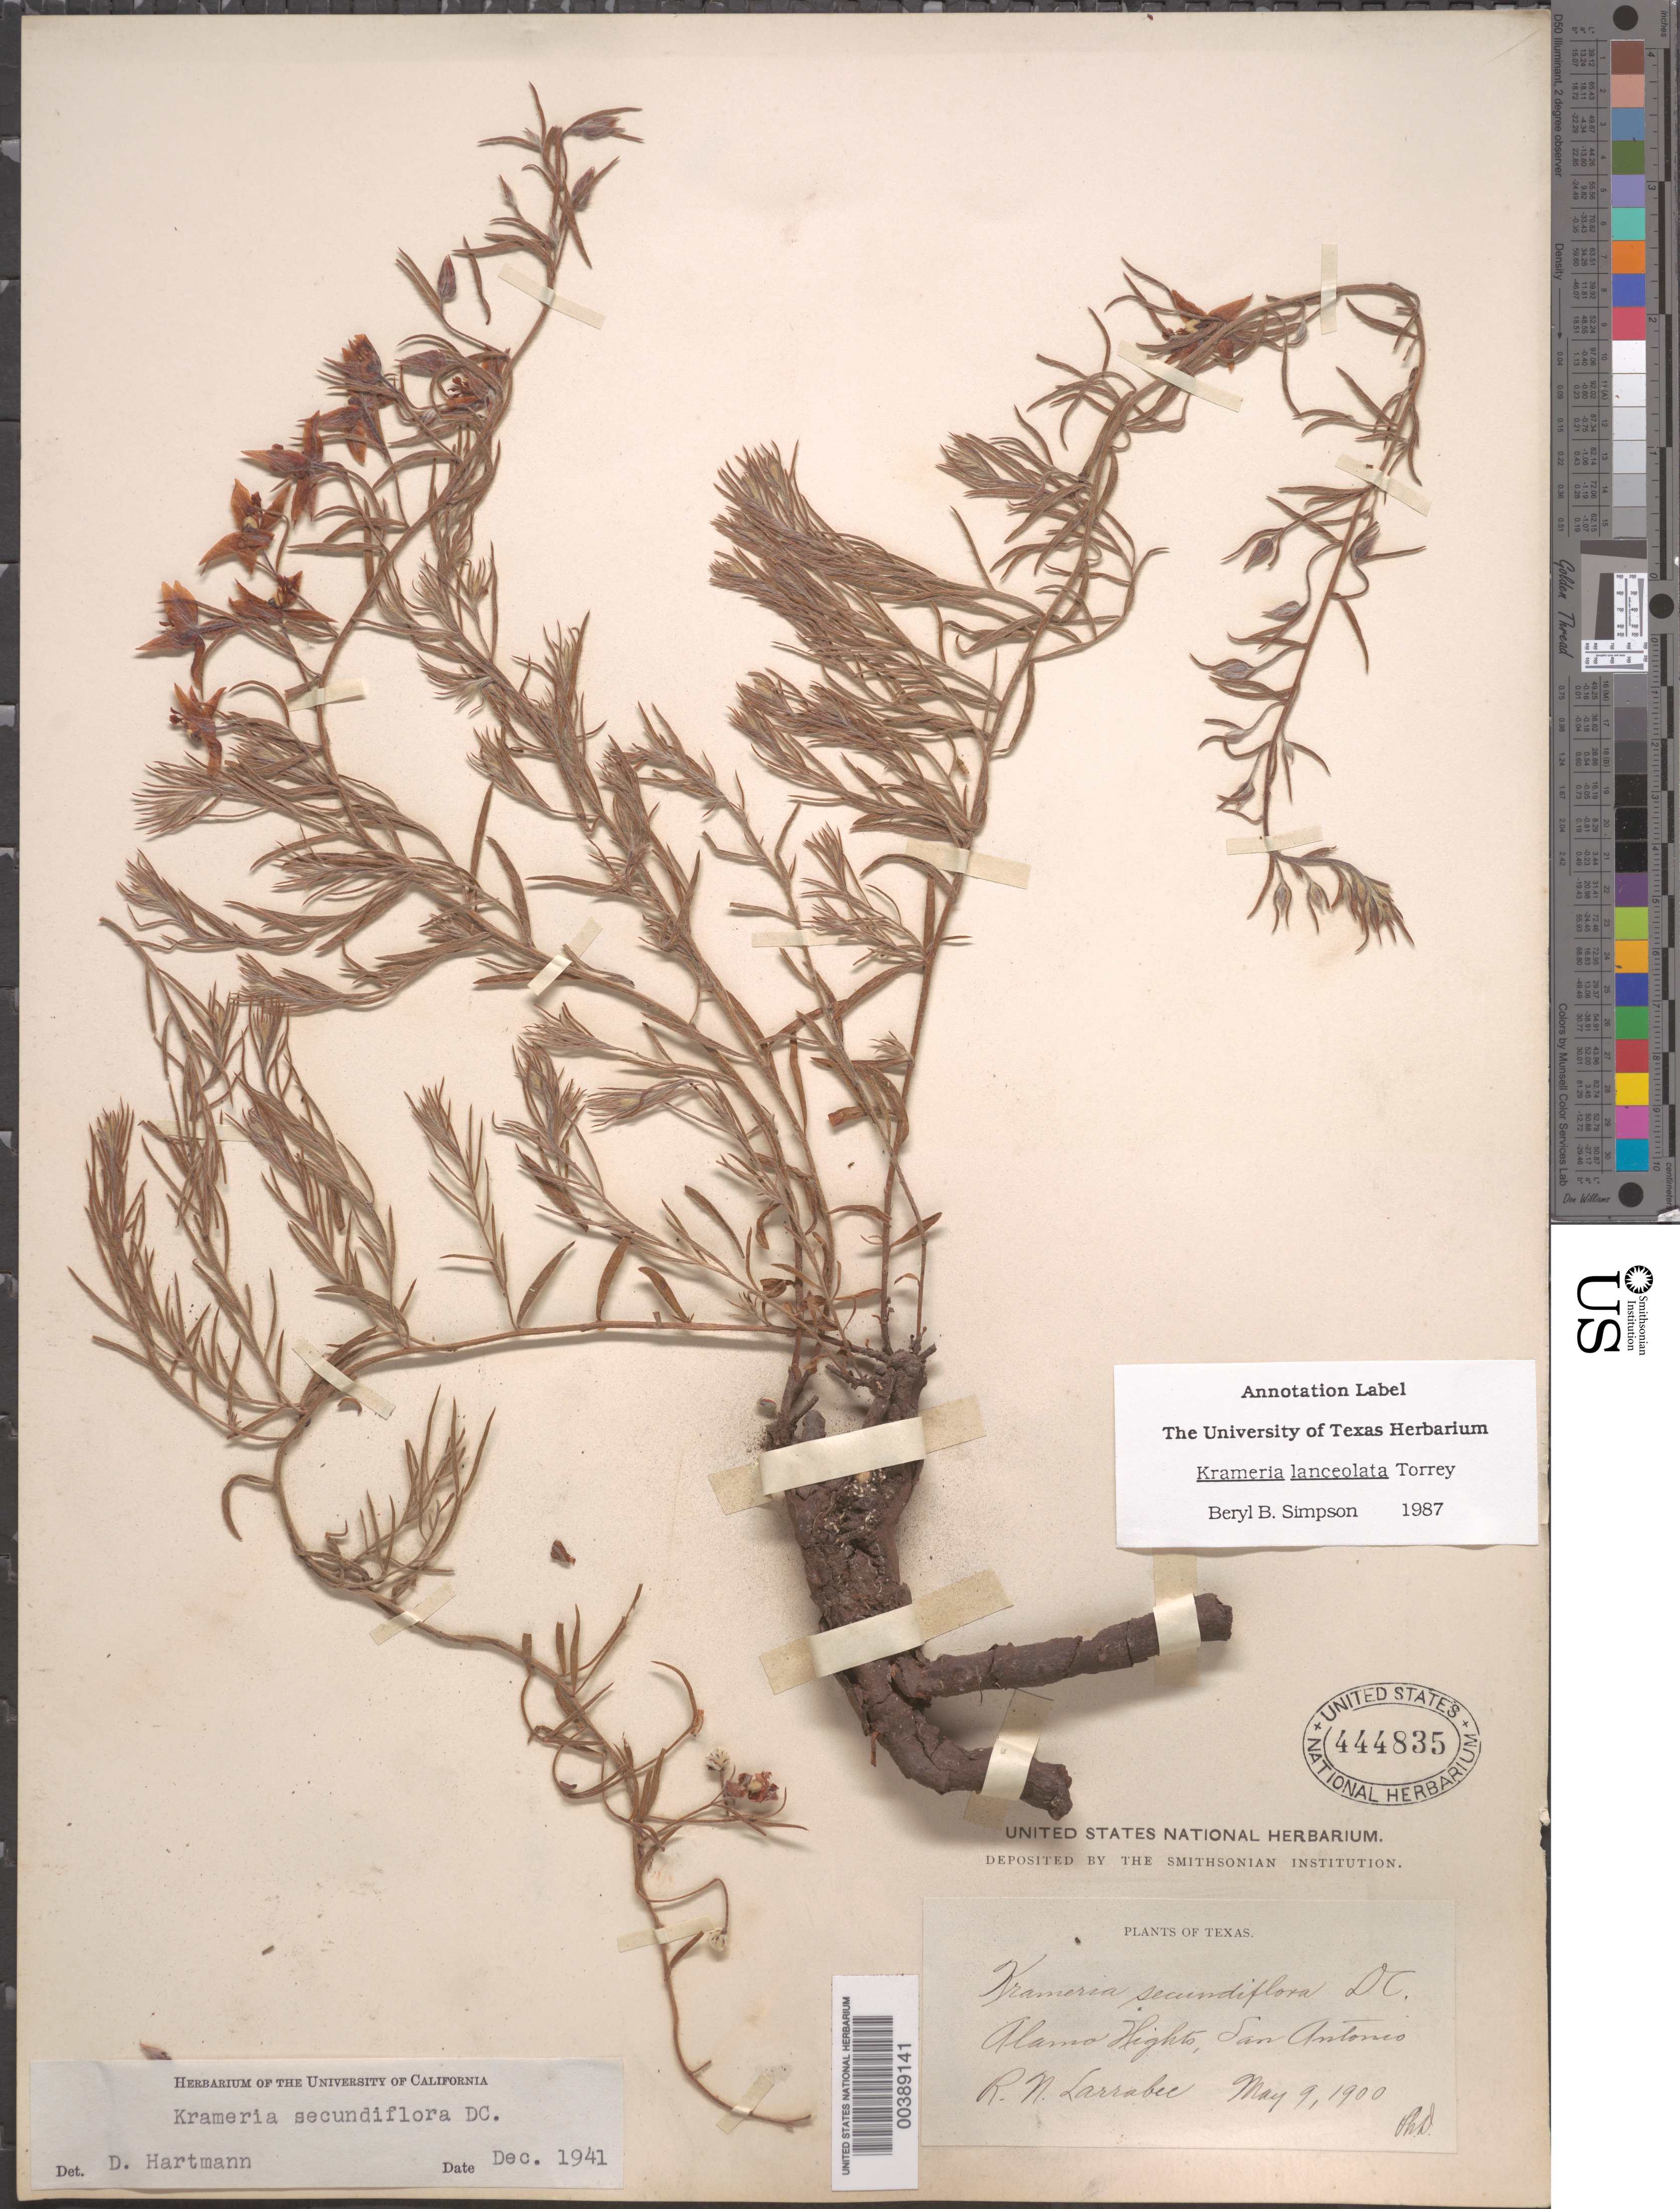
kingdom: Plantae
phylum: Tracheophyta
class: Magnoliopsida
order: Zygophyllales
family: Krameriaceae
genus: Krameria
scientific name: Krameria lanceolata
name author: Torr.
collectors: R. Larrabee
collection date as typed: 09 May 1900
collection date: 1900-05-09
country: United States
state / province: Texas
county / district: Bexar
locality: San antonio, alamo heights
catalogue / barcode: US 444835